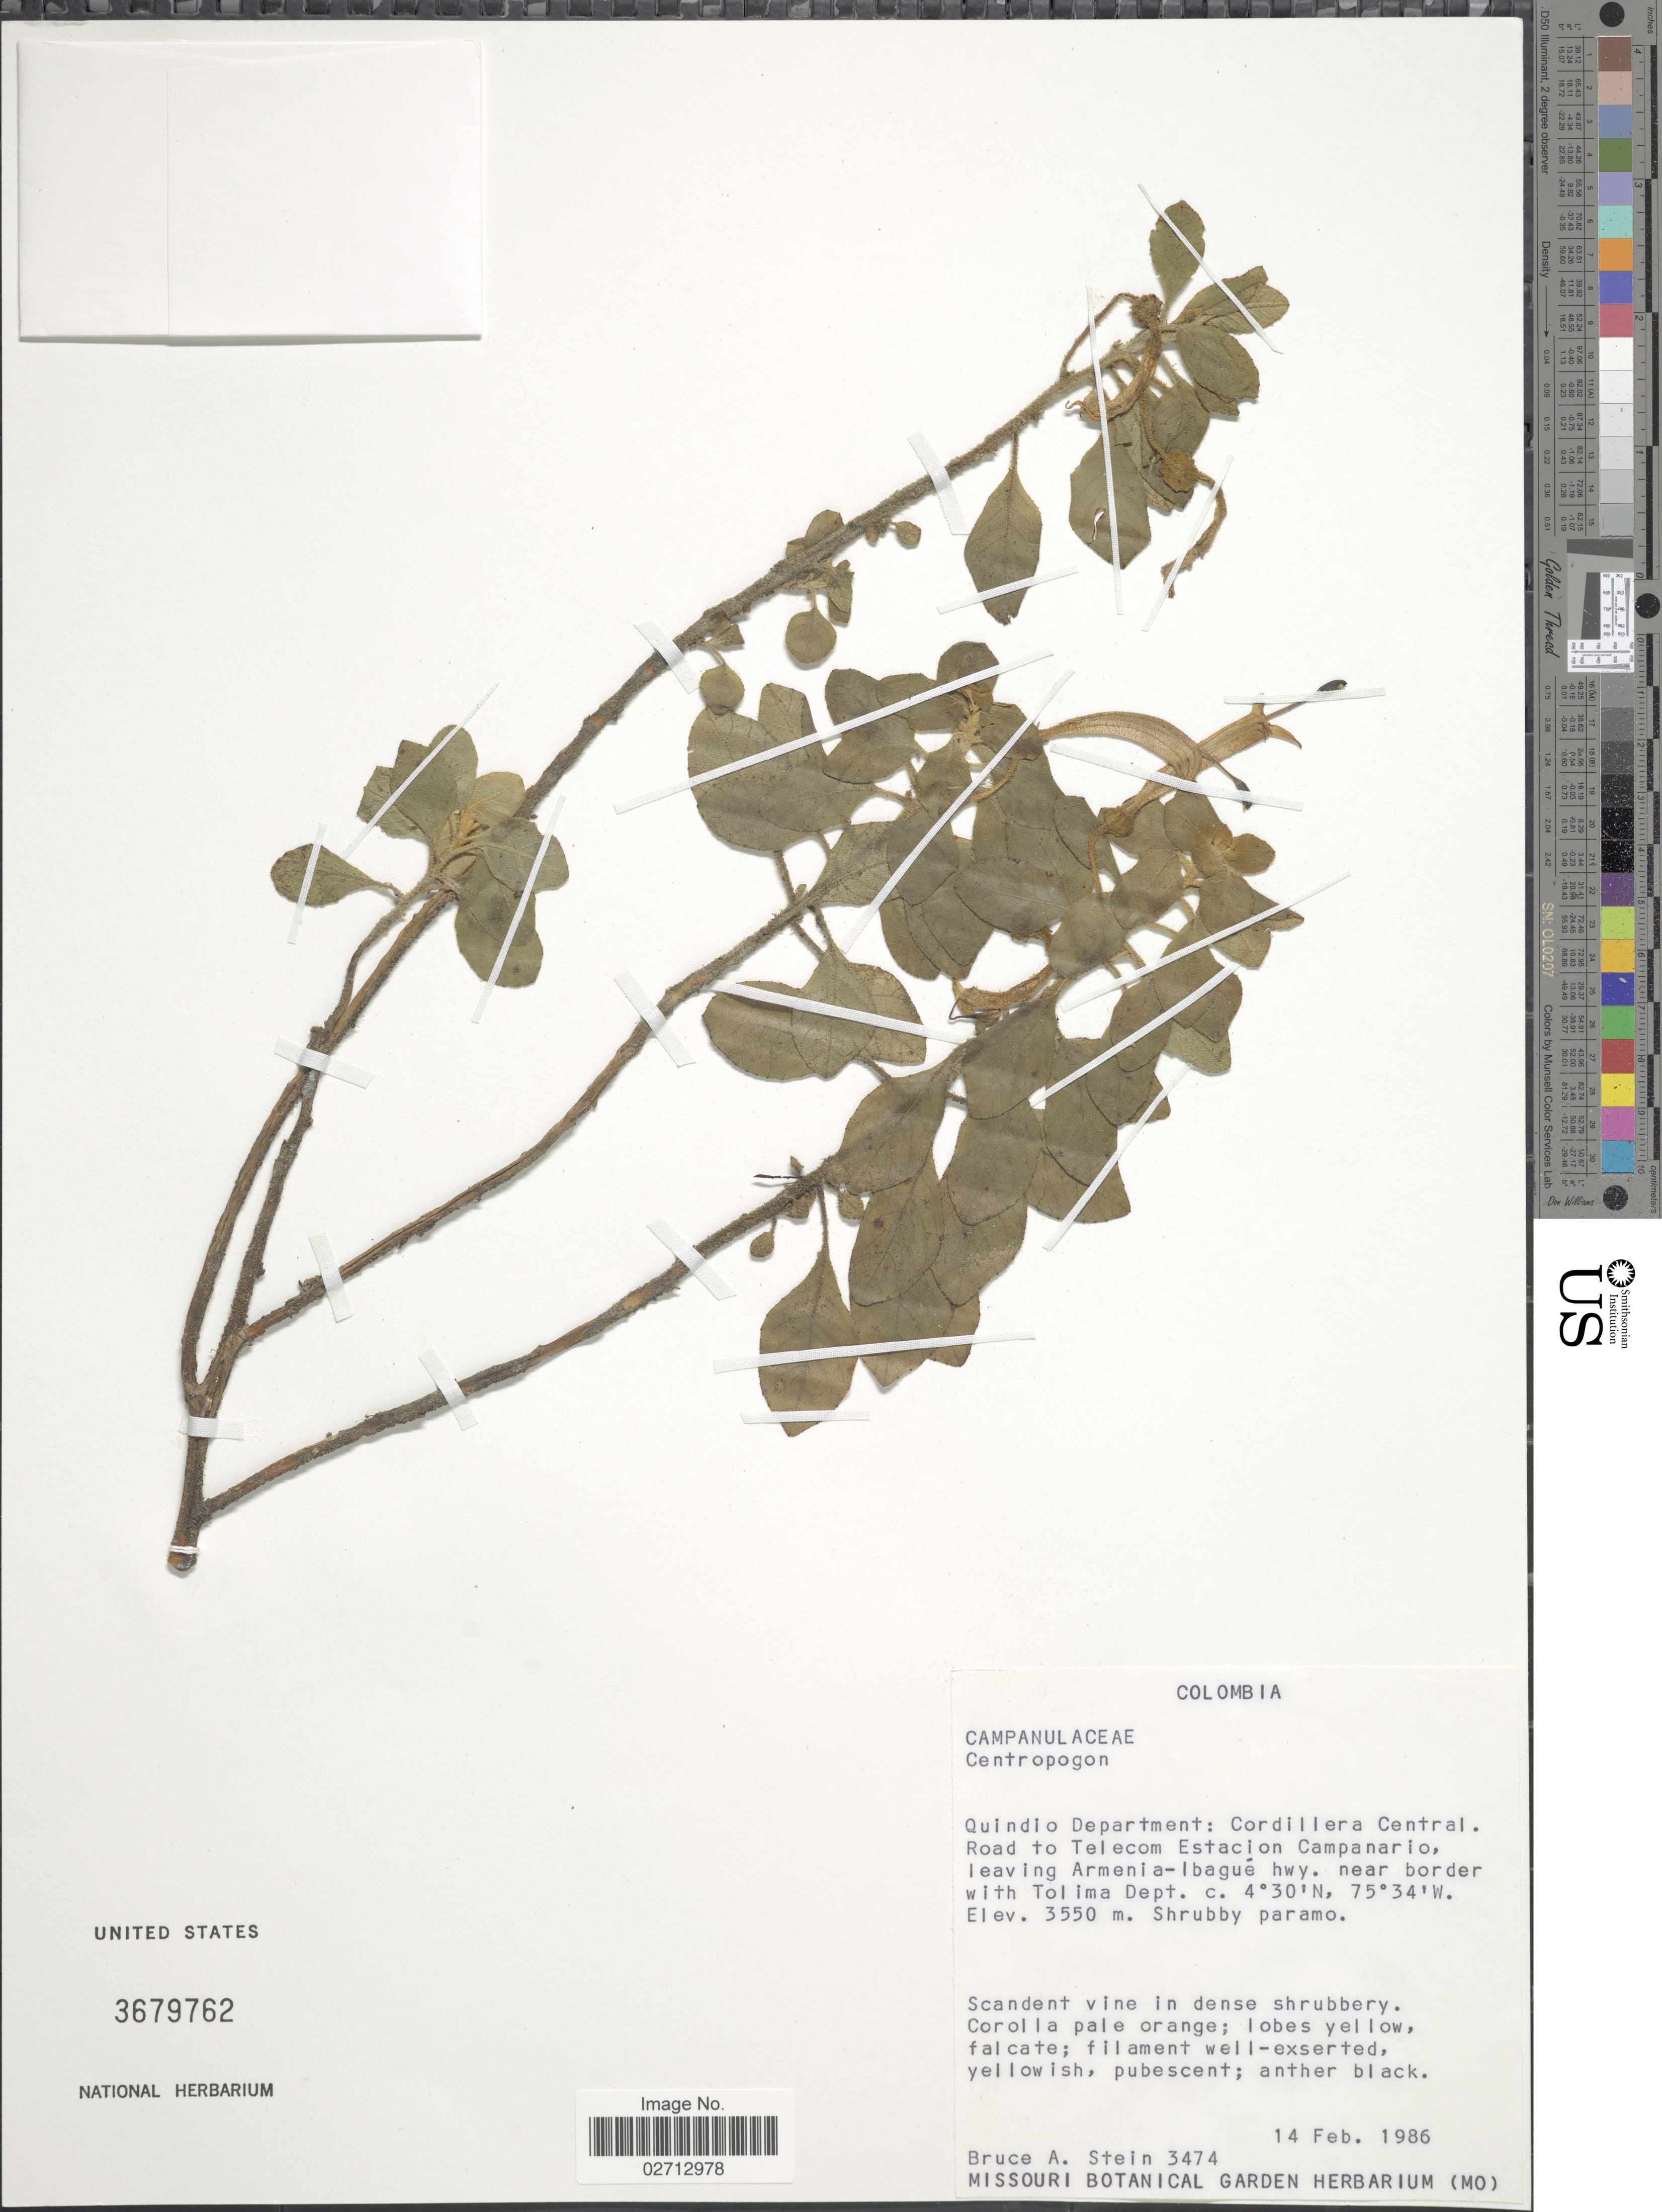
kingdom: Plantae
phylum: Tracheophyta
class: Magnoliopsida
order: Asterales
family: Campanulaceae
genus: Centropogon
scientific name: Centropogon sp.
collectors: B. A. Stein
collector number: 3474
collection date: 1986-02-14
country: Colombia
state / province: Quindío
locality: Cordillera Central. Road to Telecom Estacion Campanario, leaving Armenia-Ibaque hwy. near border with Tolima Dept.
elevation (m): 3550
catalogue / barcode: US 3679762